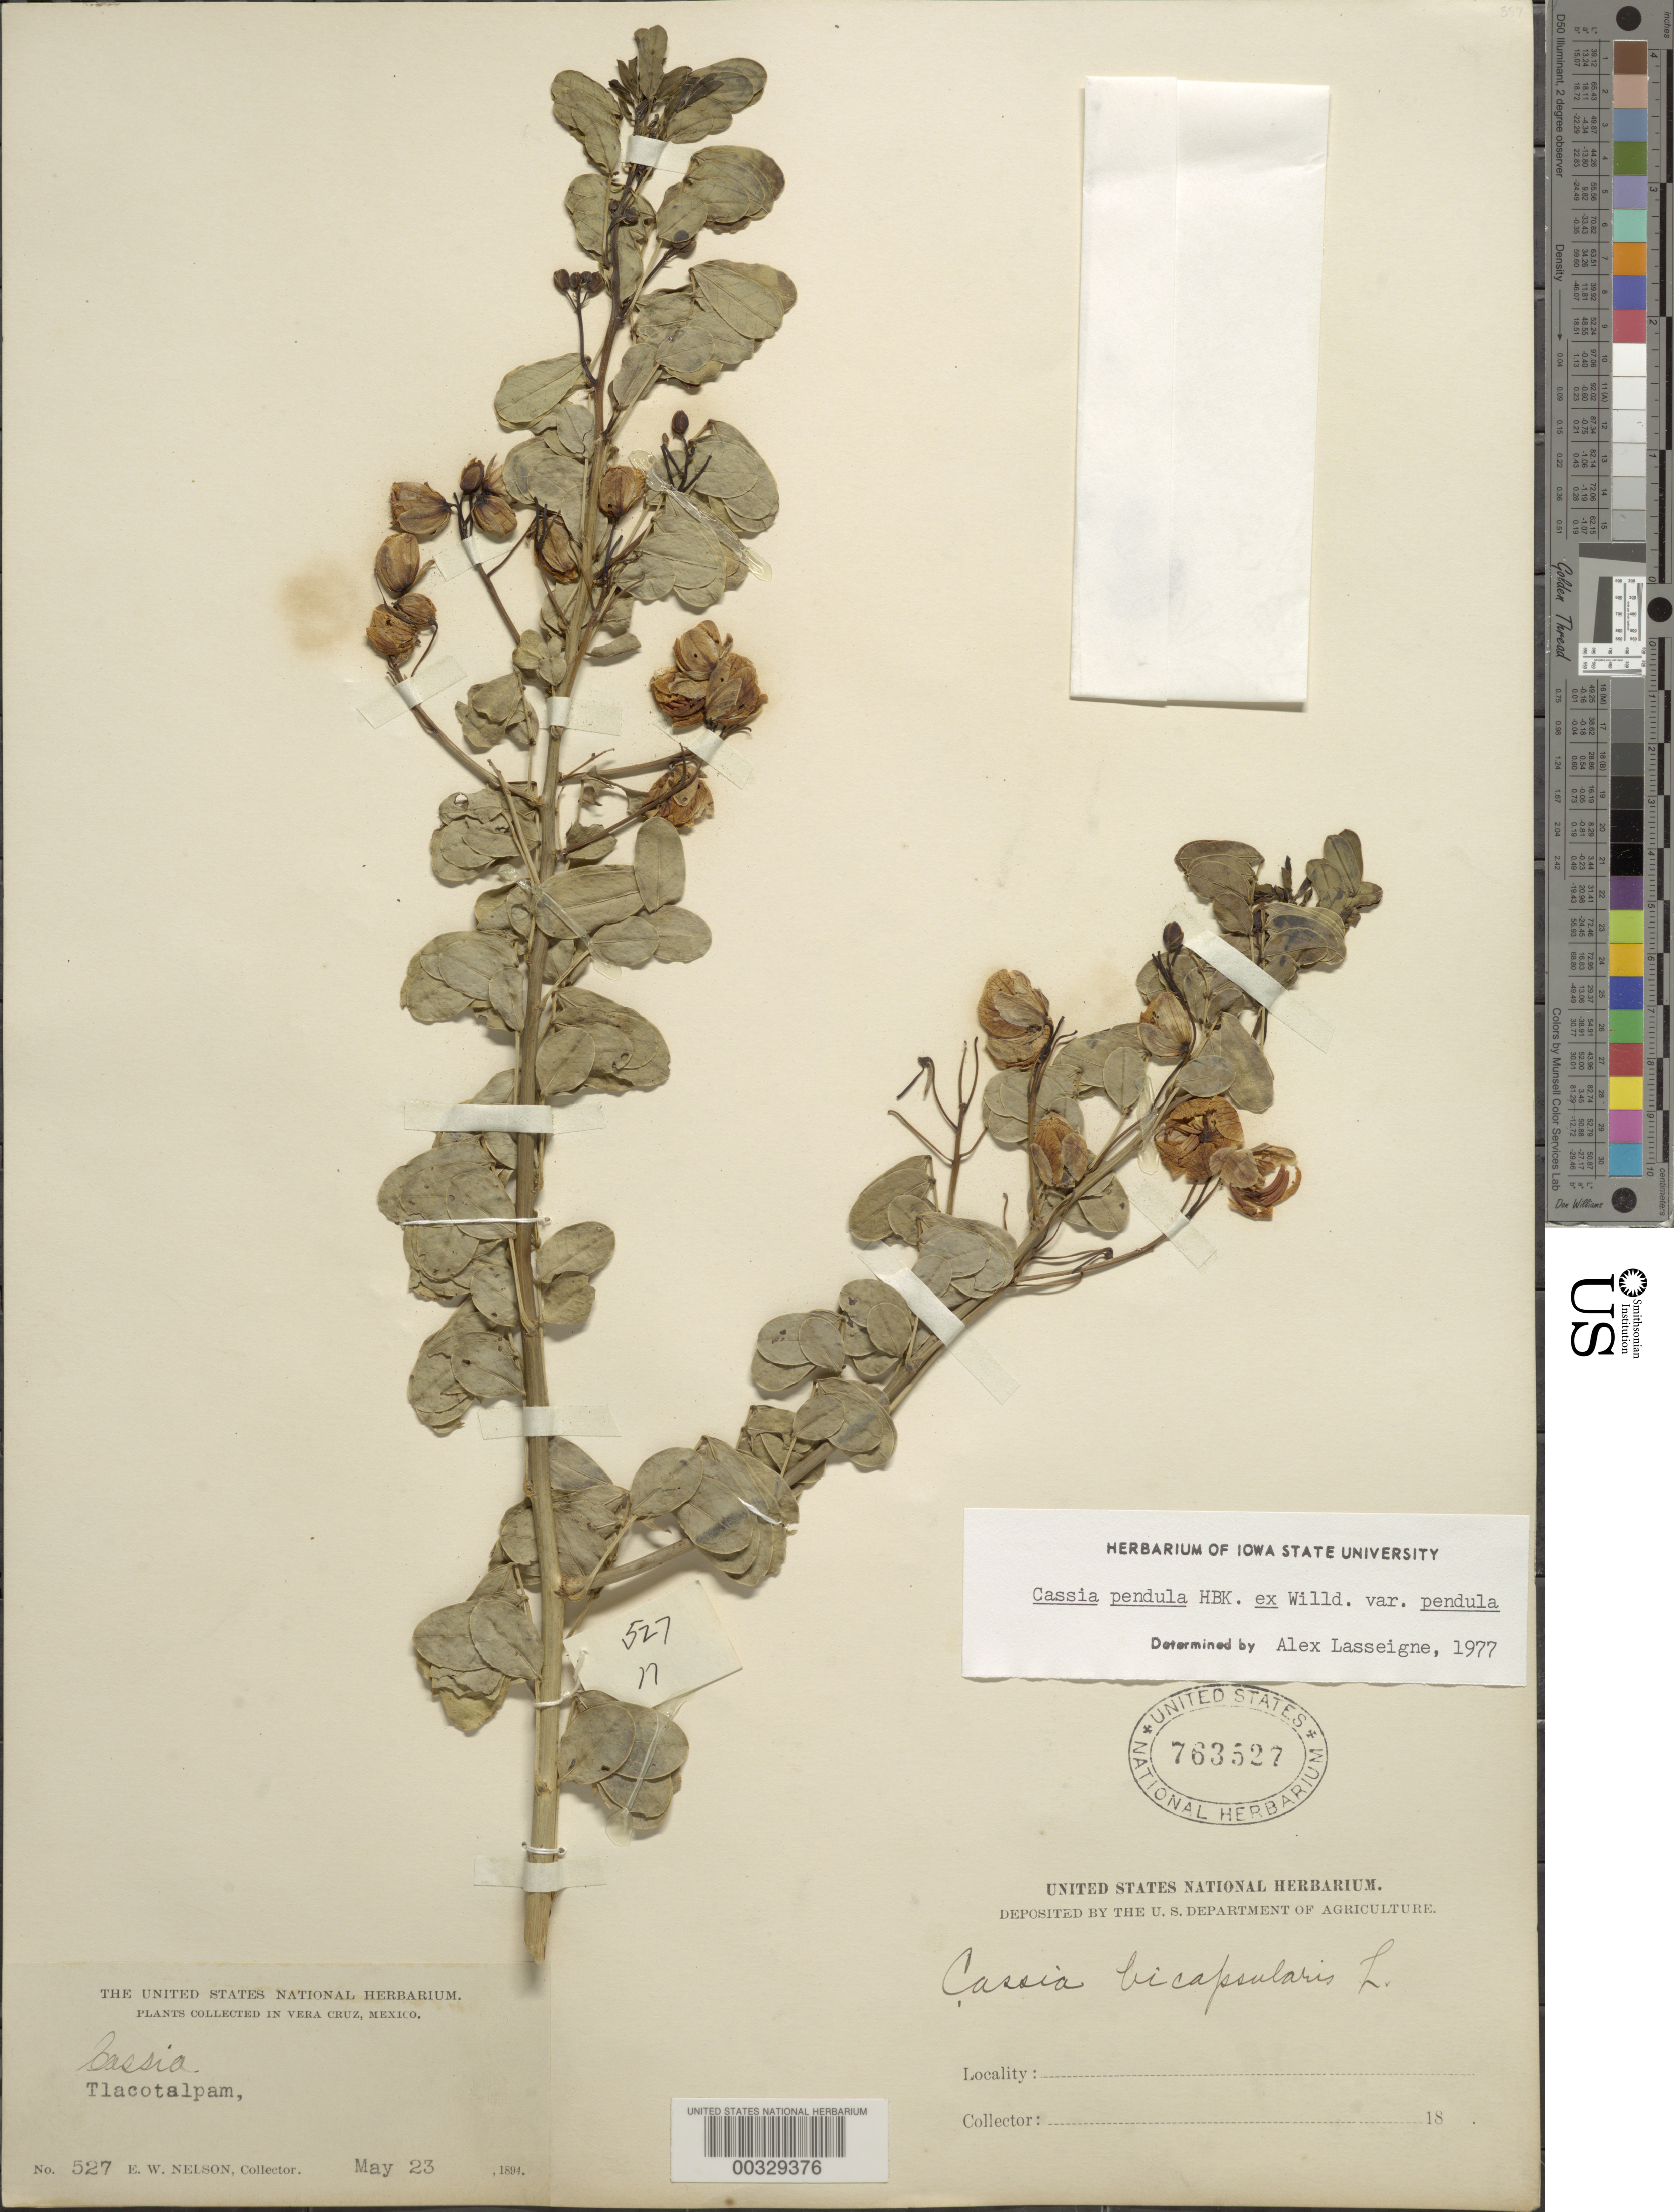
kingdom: Plantae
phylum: Tracheophyta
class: Magnoliopsida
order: Fabales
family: Fabaceae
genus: Senna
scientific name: Senna pendula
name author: (Humb. & Bonpl. ex Willd.) H.S. Irwin & Barneby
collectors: E. W. Nelson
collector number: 527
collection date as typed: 23 May 1894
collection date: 1894-05-23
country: Mexico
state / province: Veracruz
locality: Tlacotalpam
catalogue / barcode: US 763527